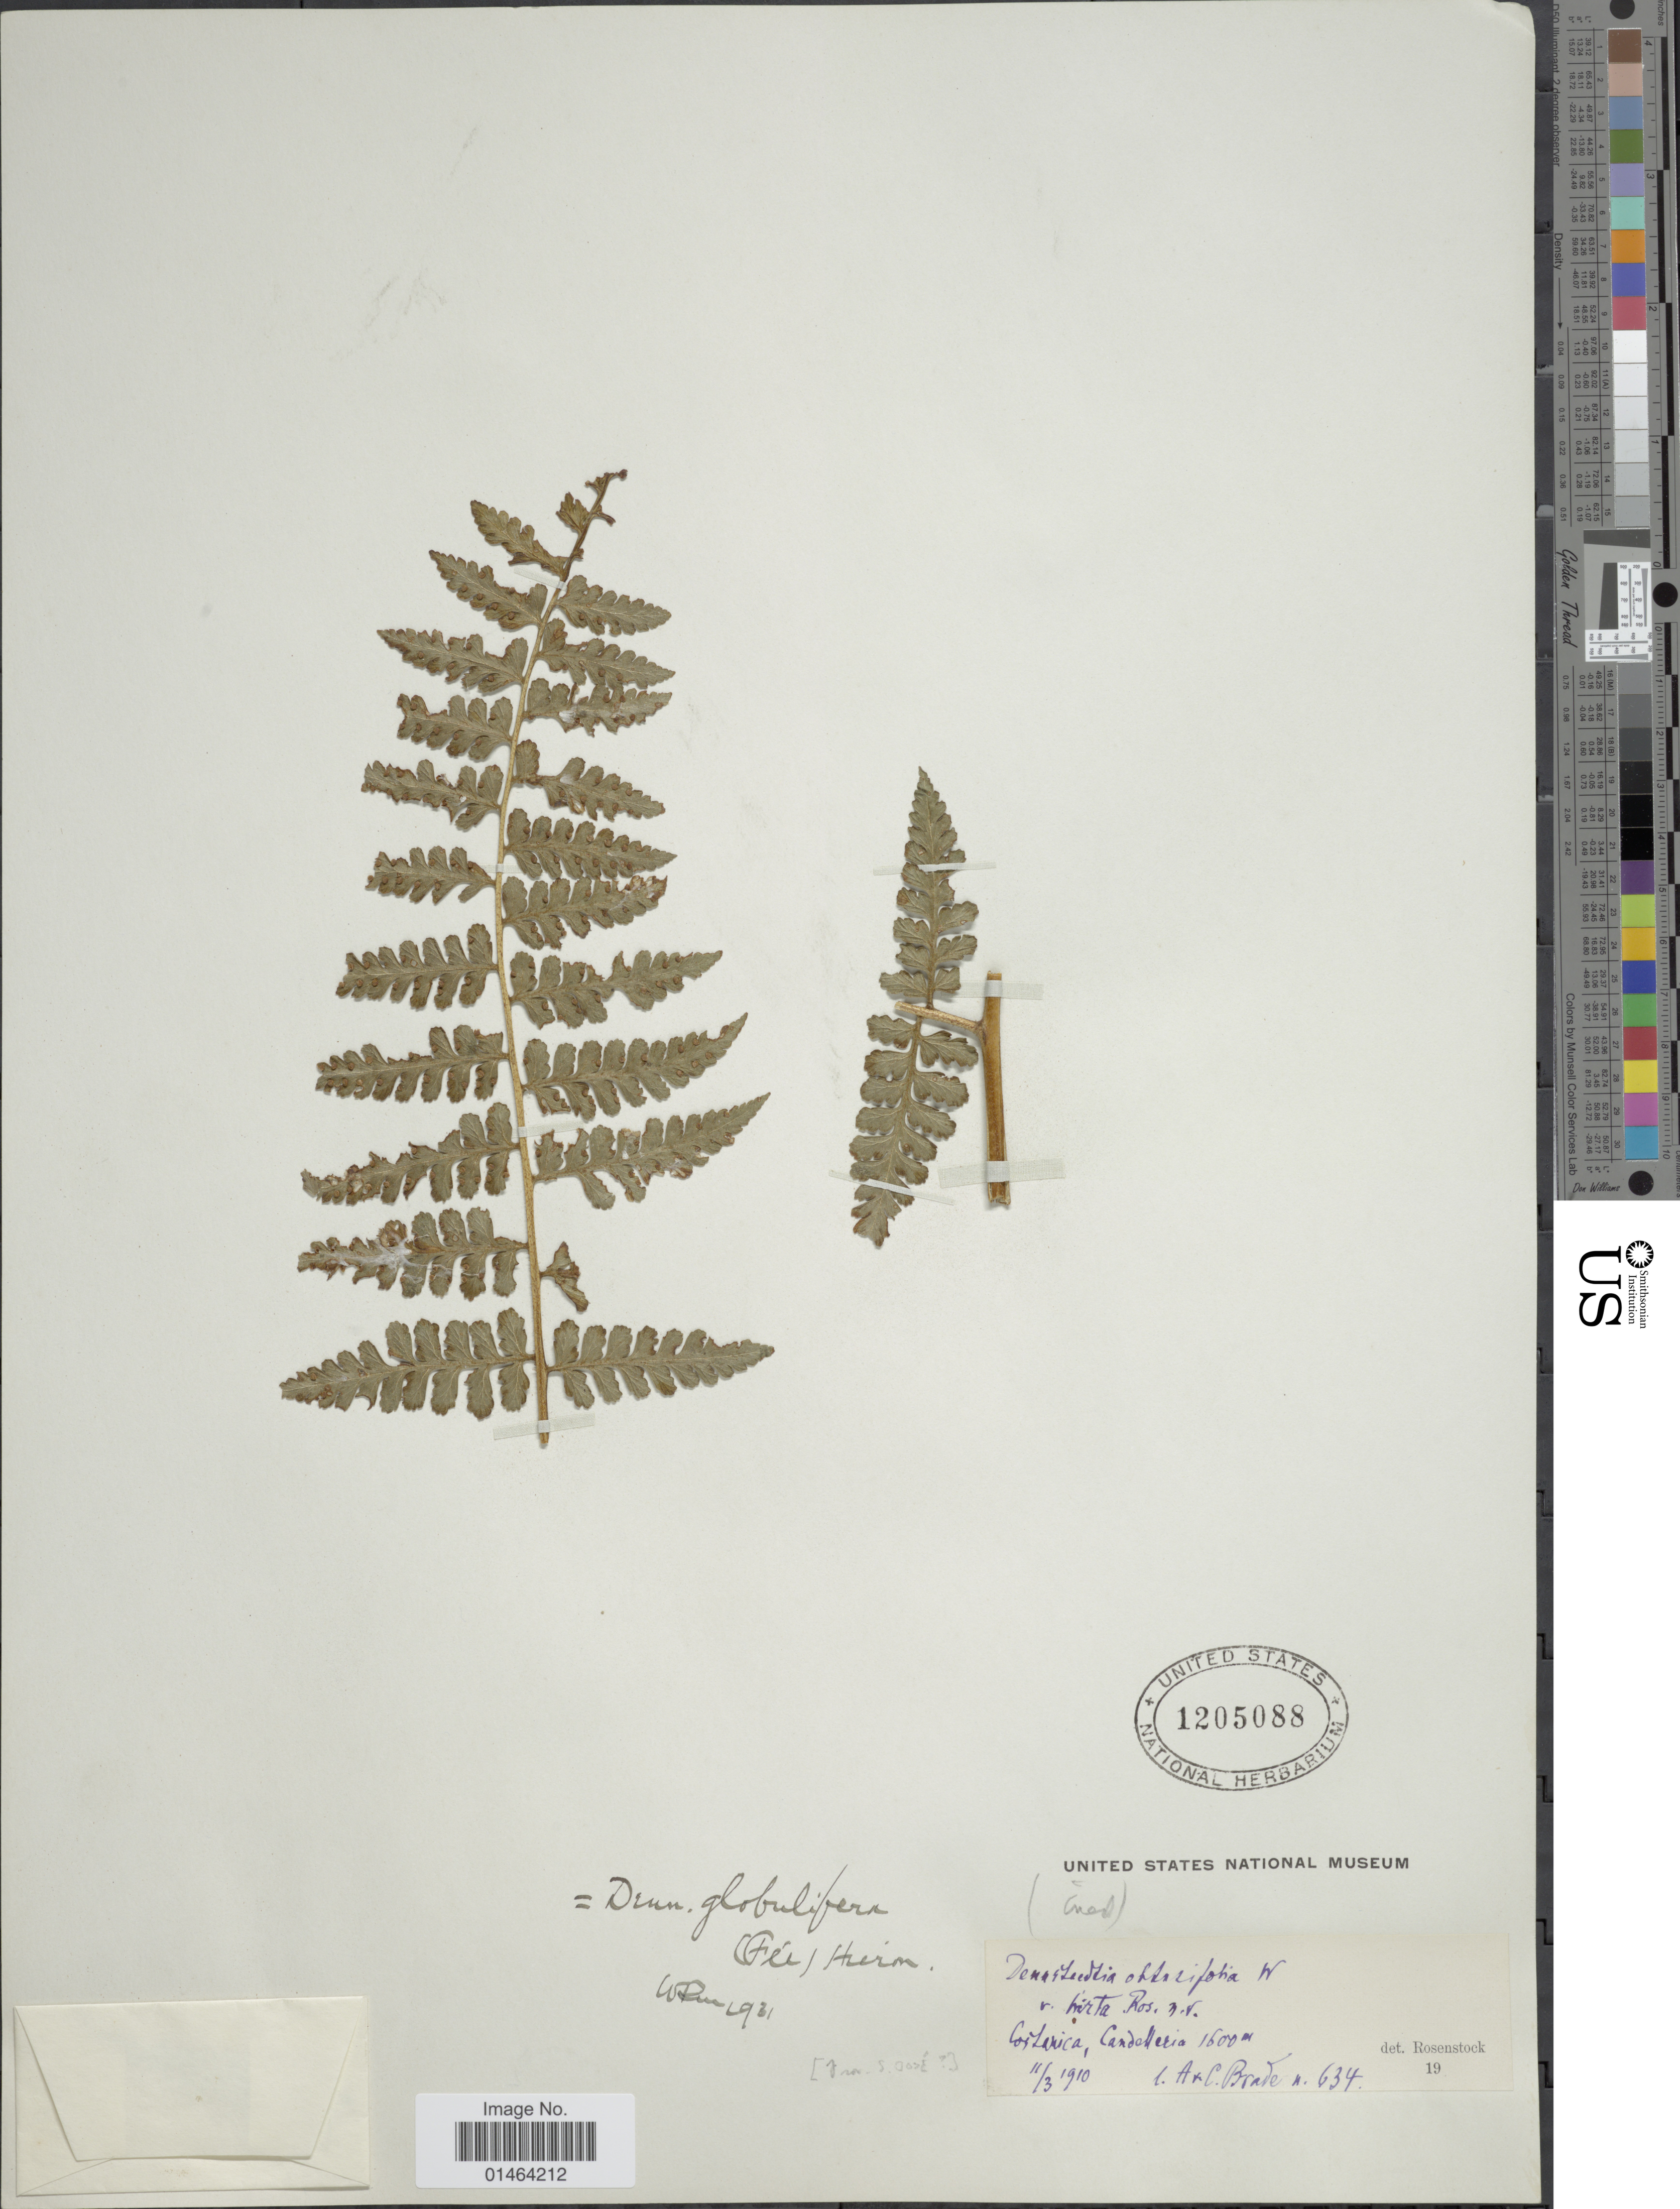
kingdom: Plantae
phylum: Tracheophyta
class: Polypodiopsida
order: Polypodiales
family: Dennstaedtiaceae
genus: Dennstaedtia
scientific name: Dennstaedtia globulifera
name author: (Poir.) Hieron.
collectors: A. Brade & C. Brade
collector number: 634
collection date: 1910-03-11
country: Costa Rica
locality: Candelleria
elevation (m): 1600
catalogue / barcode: US 1205088